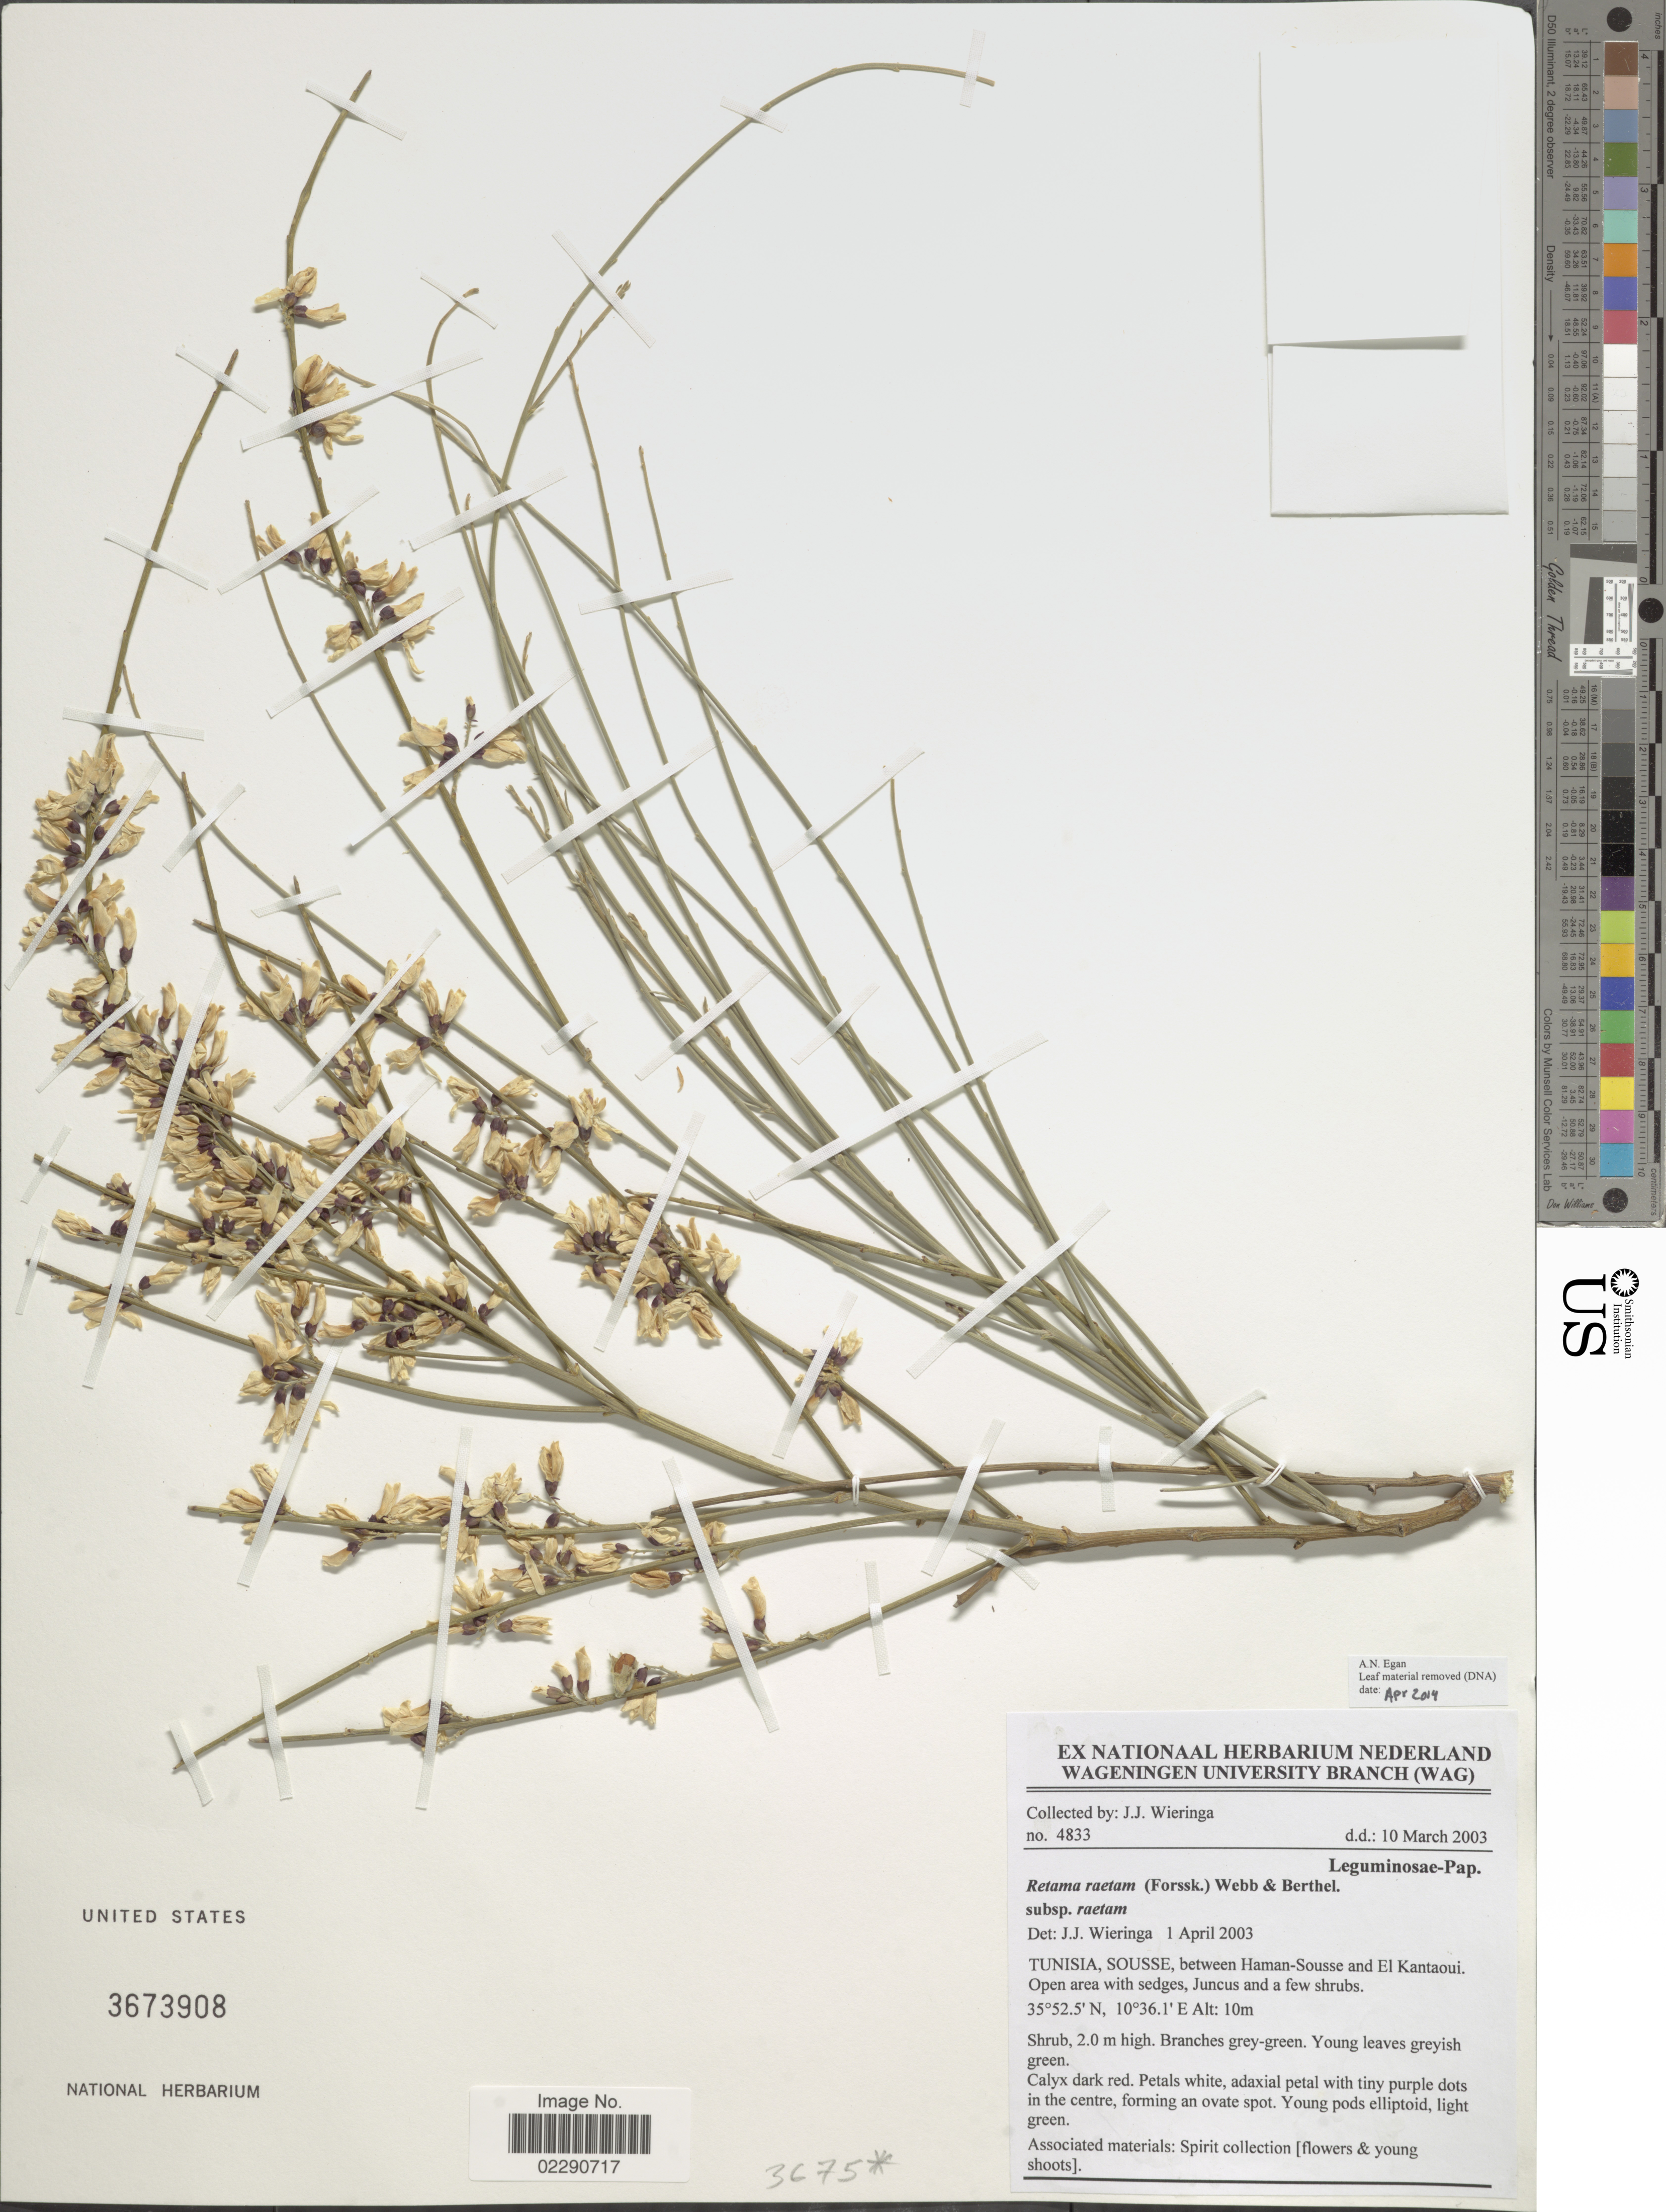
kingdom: Plantae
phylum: Tracheophyta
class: Magnoliopsida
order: Fabales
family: Fabaceae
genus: Retama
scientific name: Retama raetam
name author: (Forssk.) Webb & Berthel.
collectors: J. Wieringa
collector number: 4833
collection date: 2003-03-10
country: Tunisia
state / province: Sousse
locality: Between Haman-Sousse and El Kantaoui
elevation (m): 10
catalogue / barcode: US 3673908